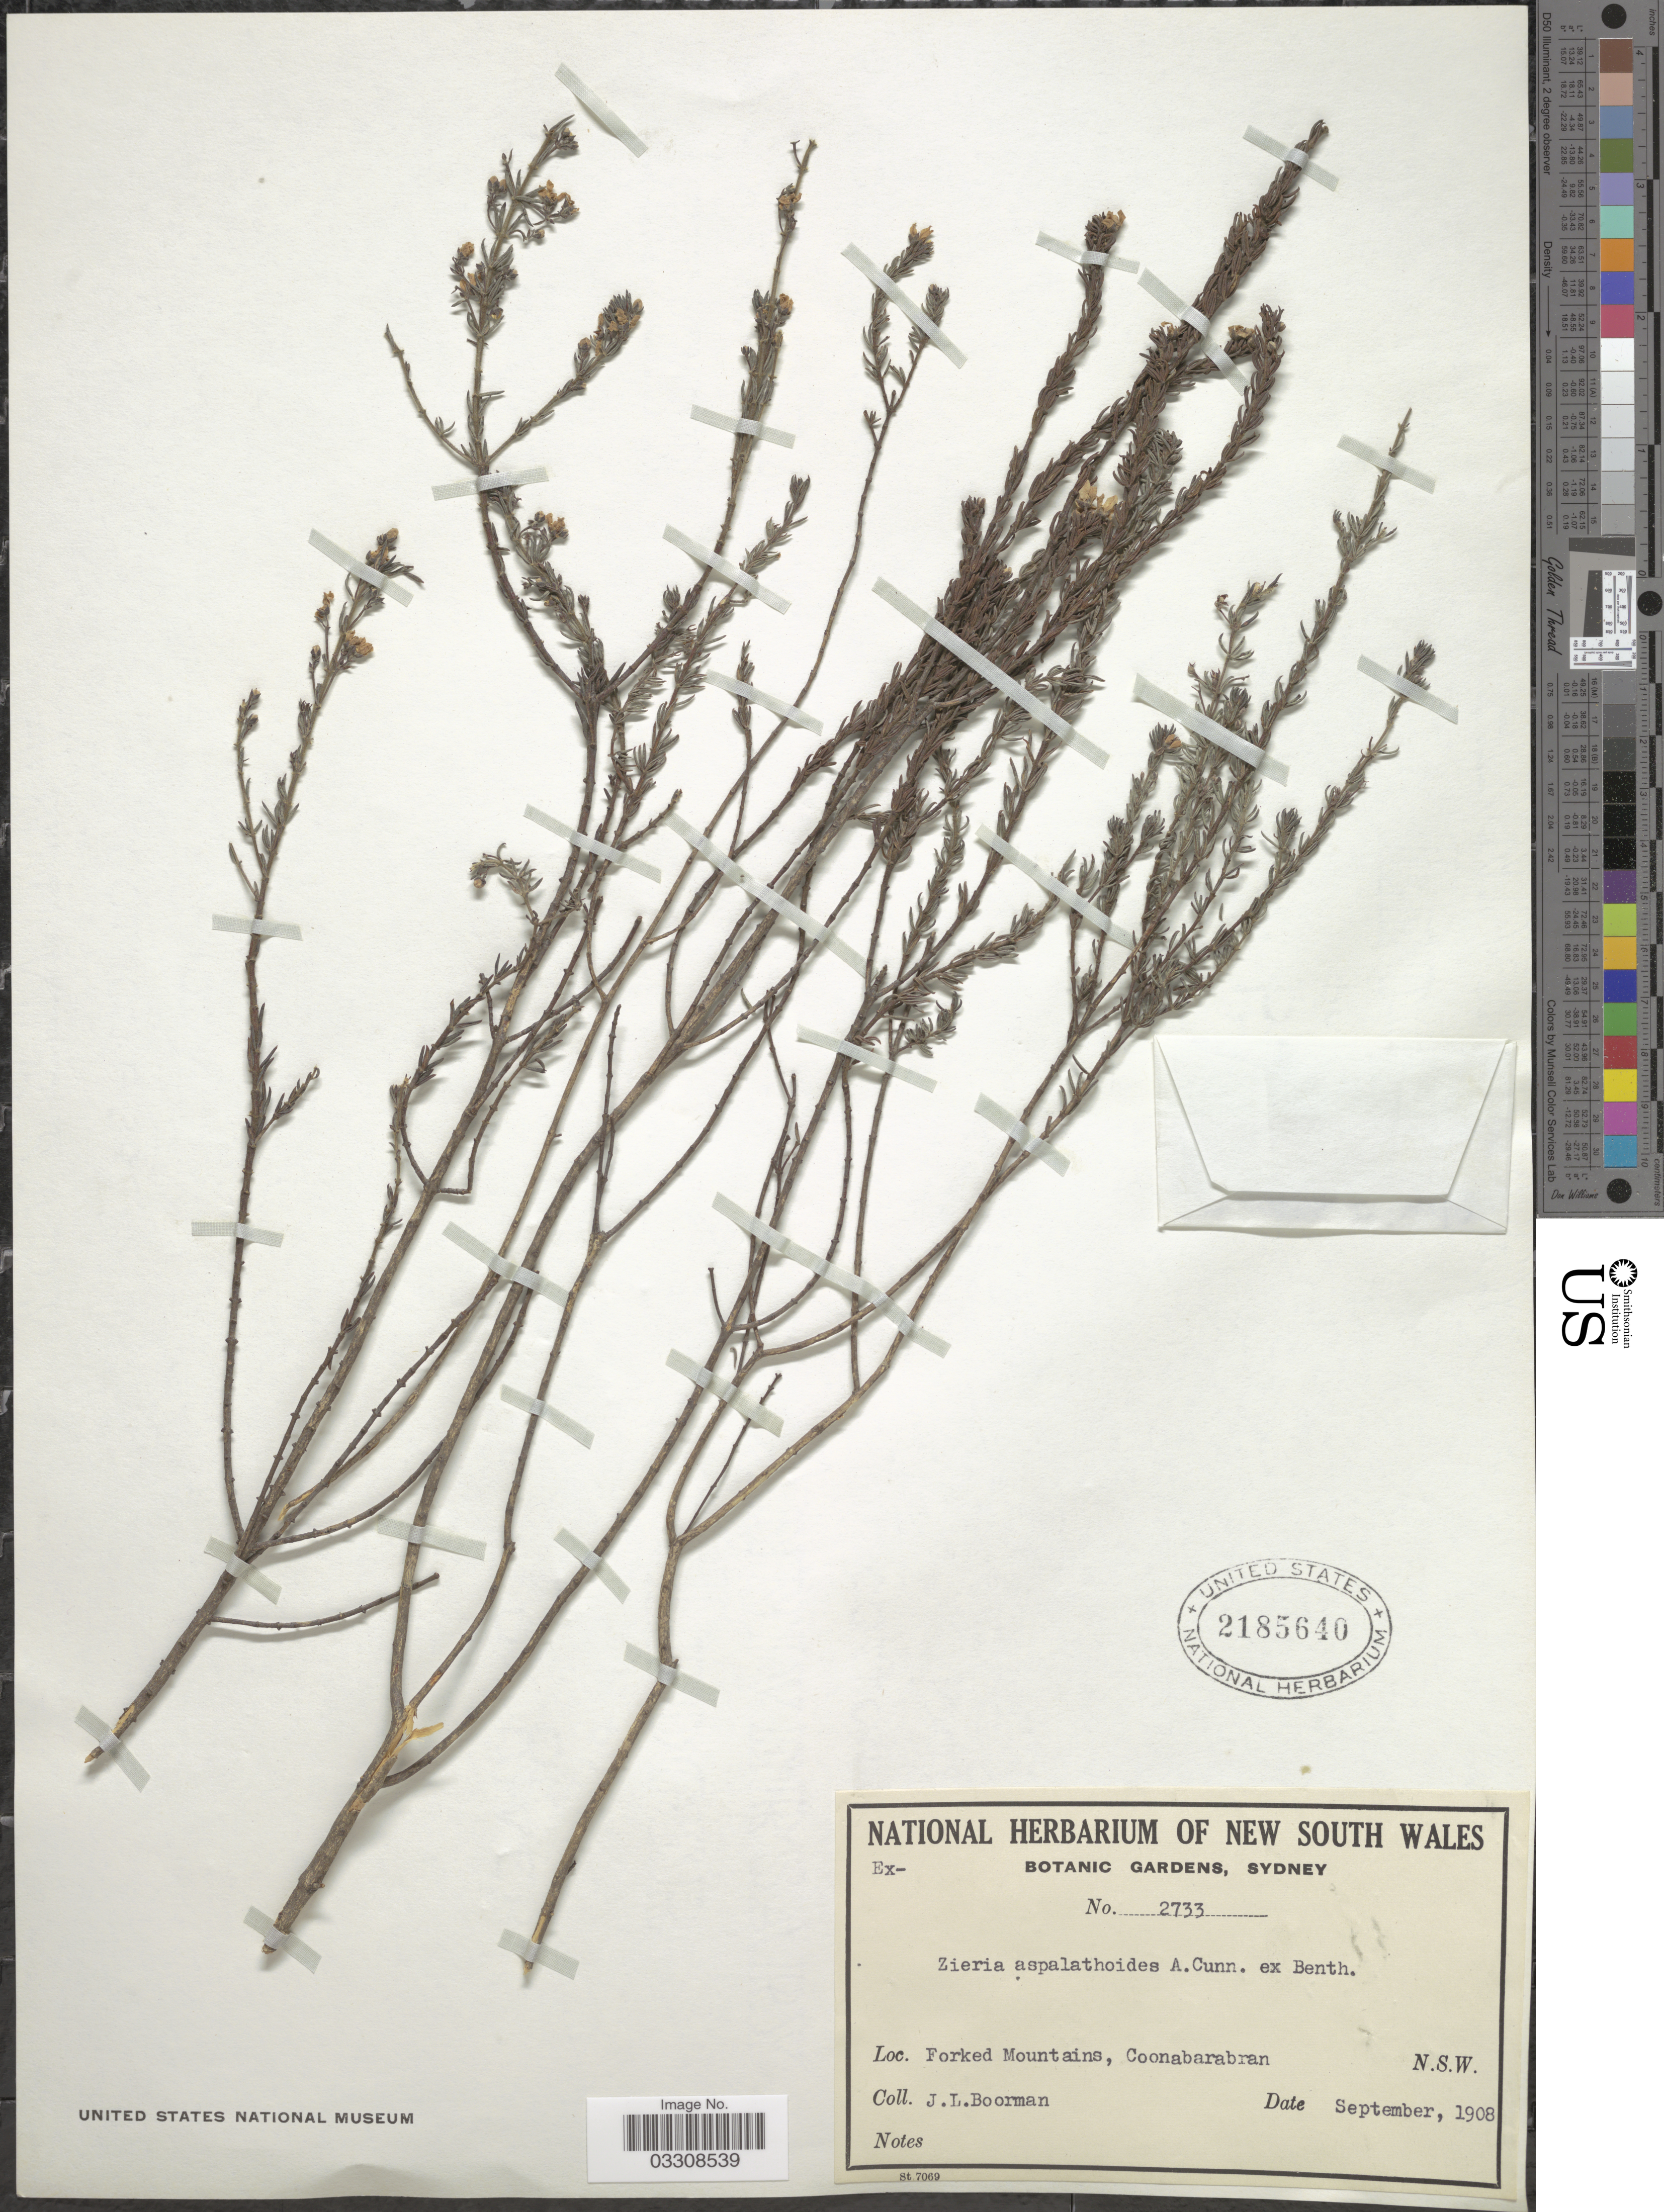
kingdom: Plantae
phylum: Tracheophyta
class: Magnoliopsida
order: Sapindales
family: Rutaceae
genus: Zieria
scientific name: Zieria aspalathoides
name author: A. Cunn. ex Benth.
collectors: J. Boorman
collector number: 2733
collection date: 1908-09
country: Australia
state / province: New South Wales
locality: Forked Mountains, Coonabarabran.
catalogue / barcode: US 2185640